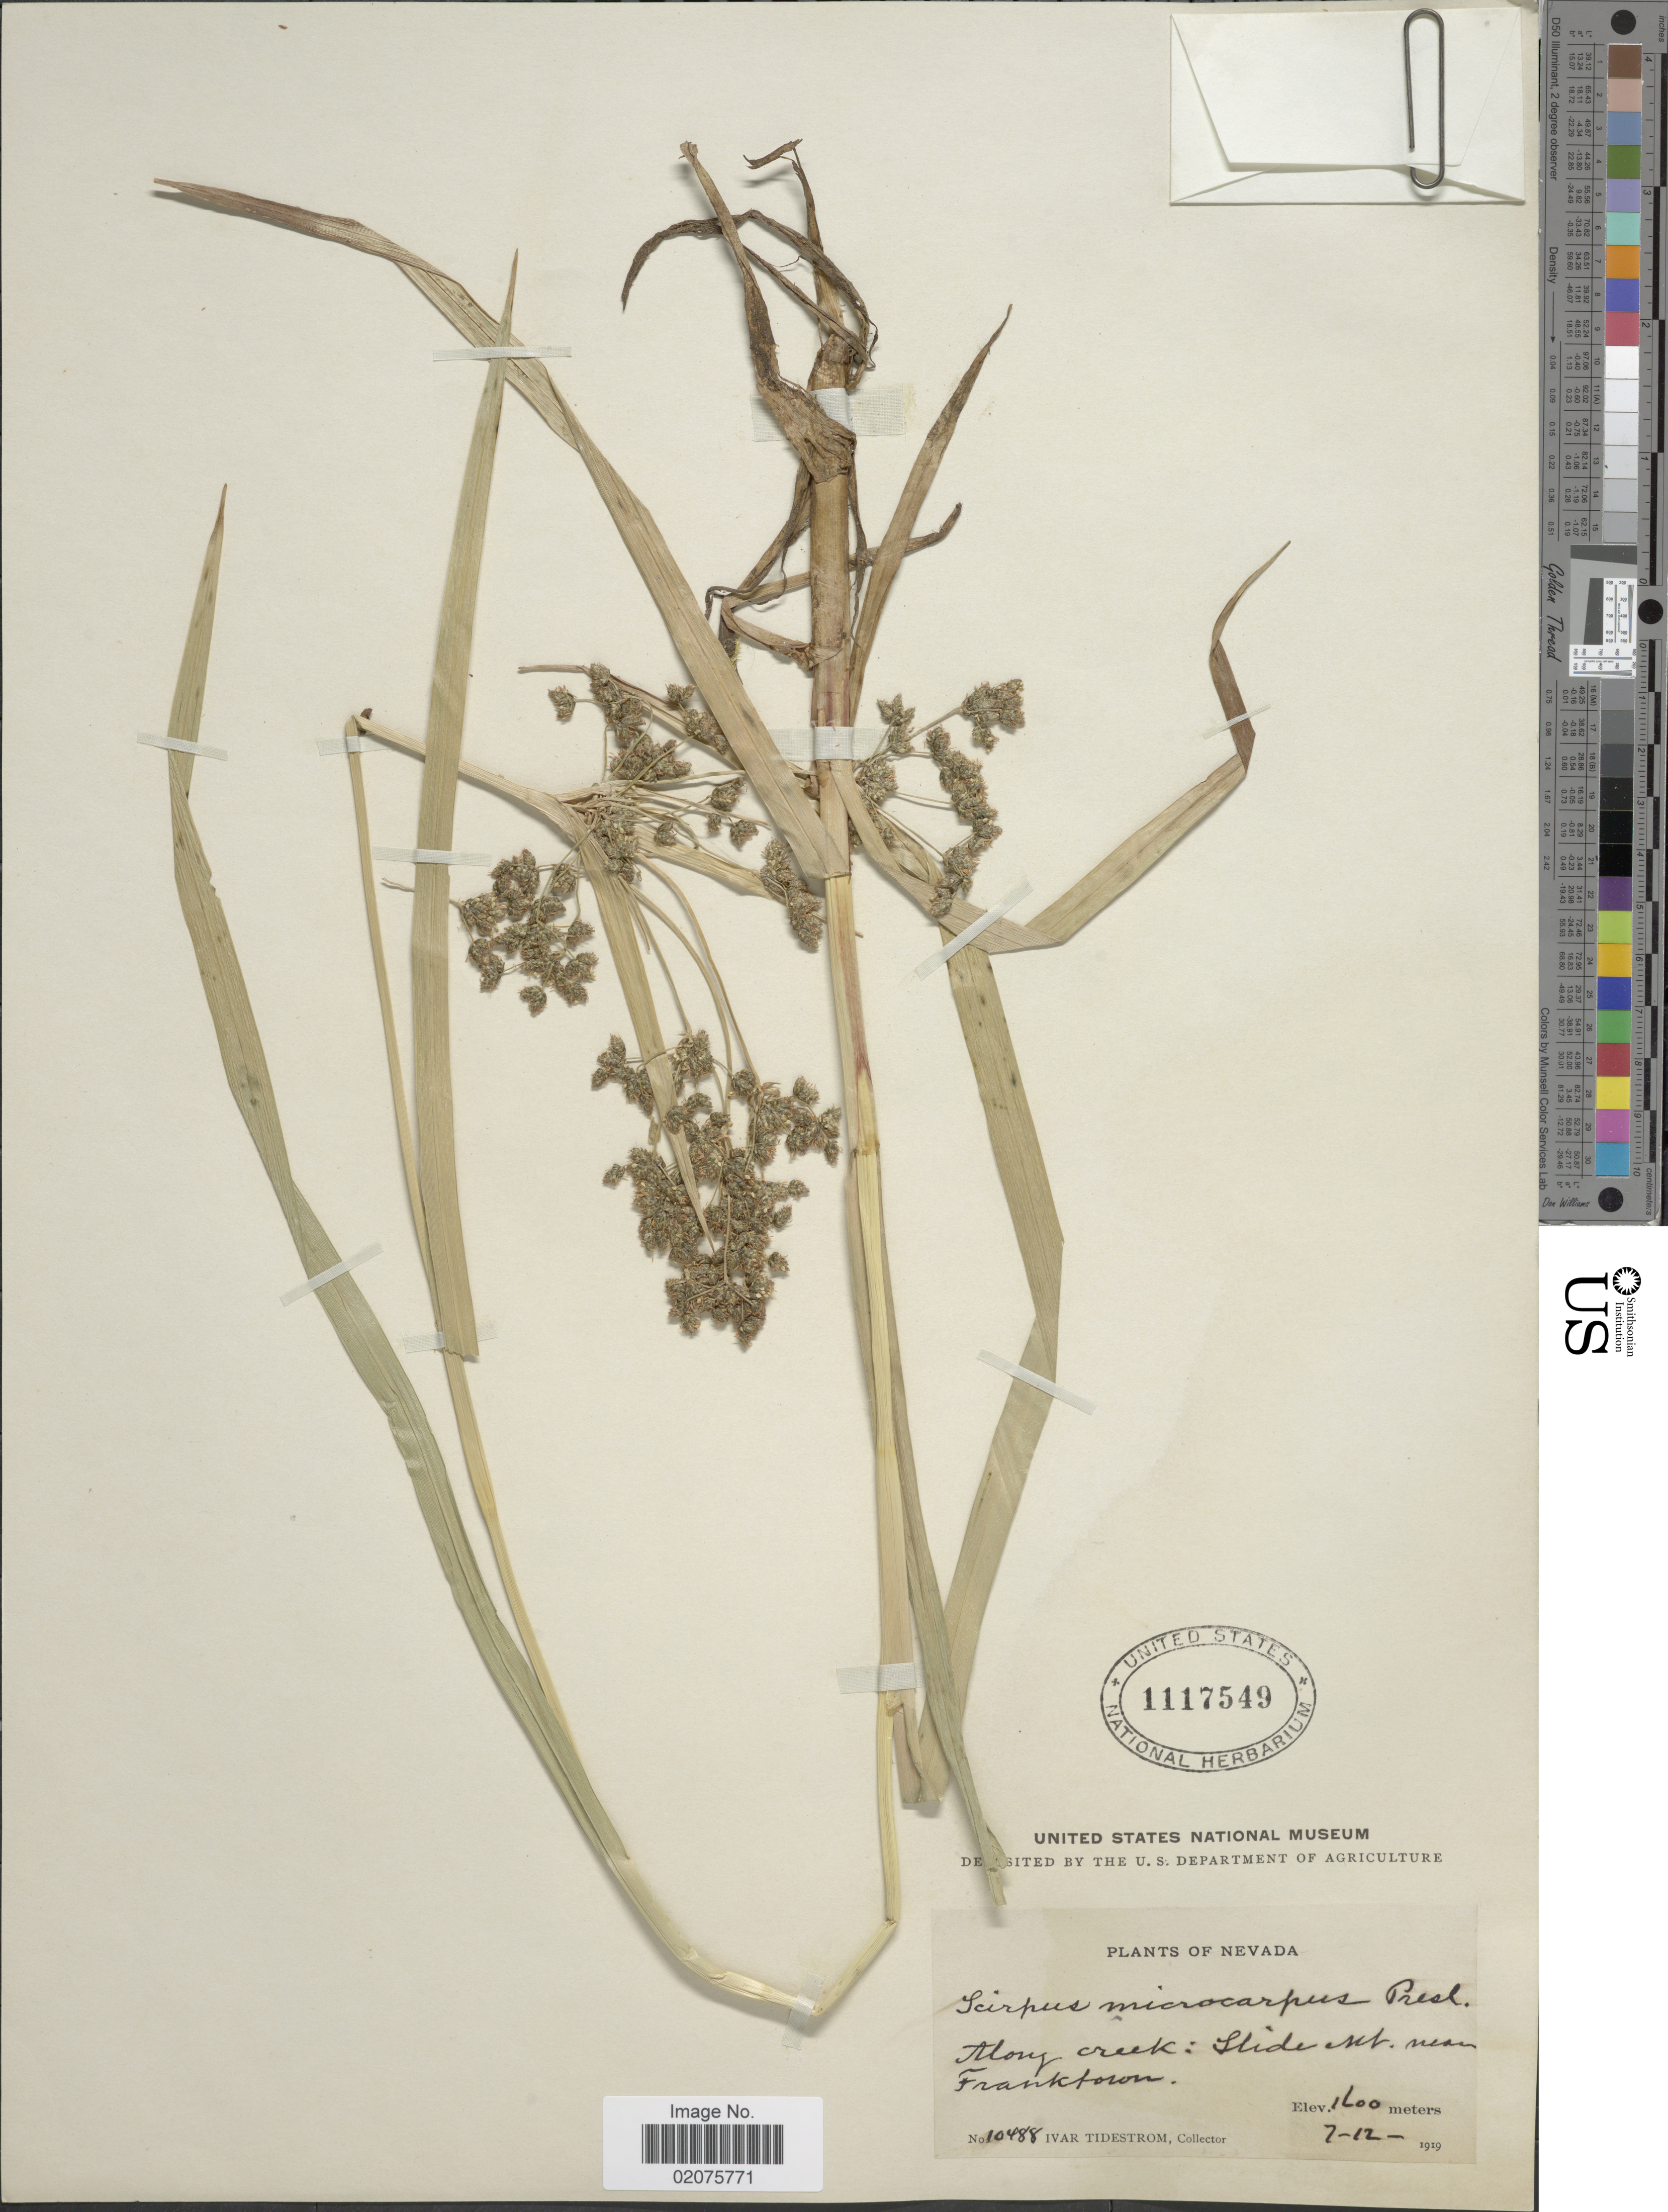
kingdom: Plantae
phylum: Tracheophyta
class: Liliopsida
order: Poales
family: Cyperaceae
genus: Scirpus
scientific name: Scirpus microcarpus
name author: J. Presl & C. Presl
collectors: I. F. Tidestrom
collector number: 10488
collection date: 1919-07-12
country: United States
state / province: Nevada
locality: Along Creek: Slide Mt. near Franktown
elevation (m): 1600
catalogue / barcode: US 1117549